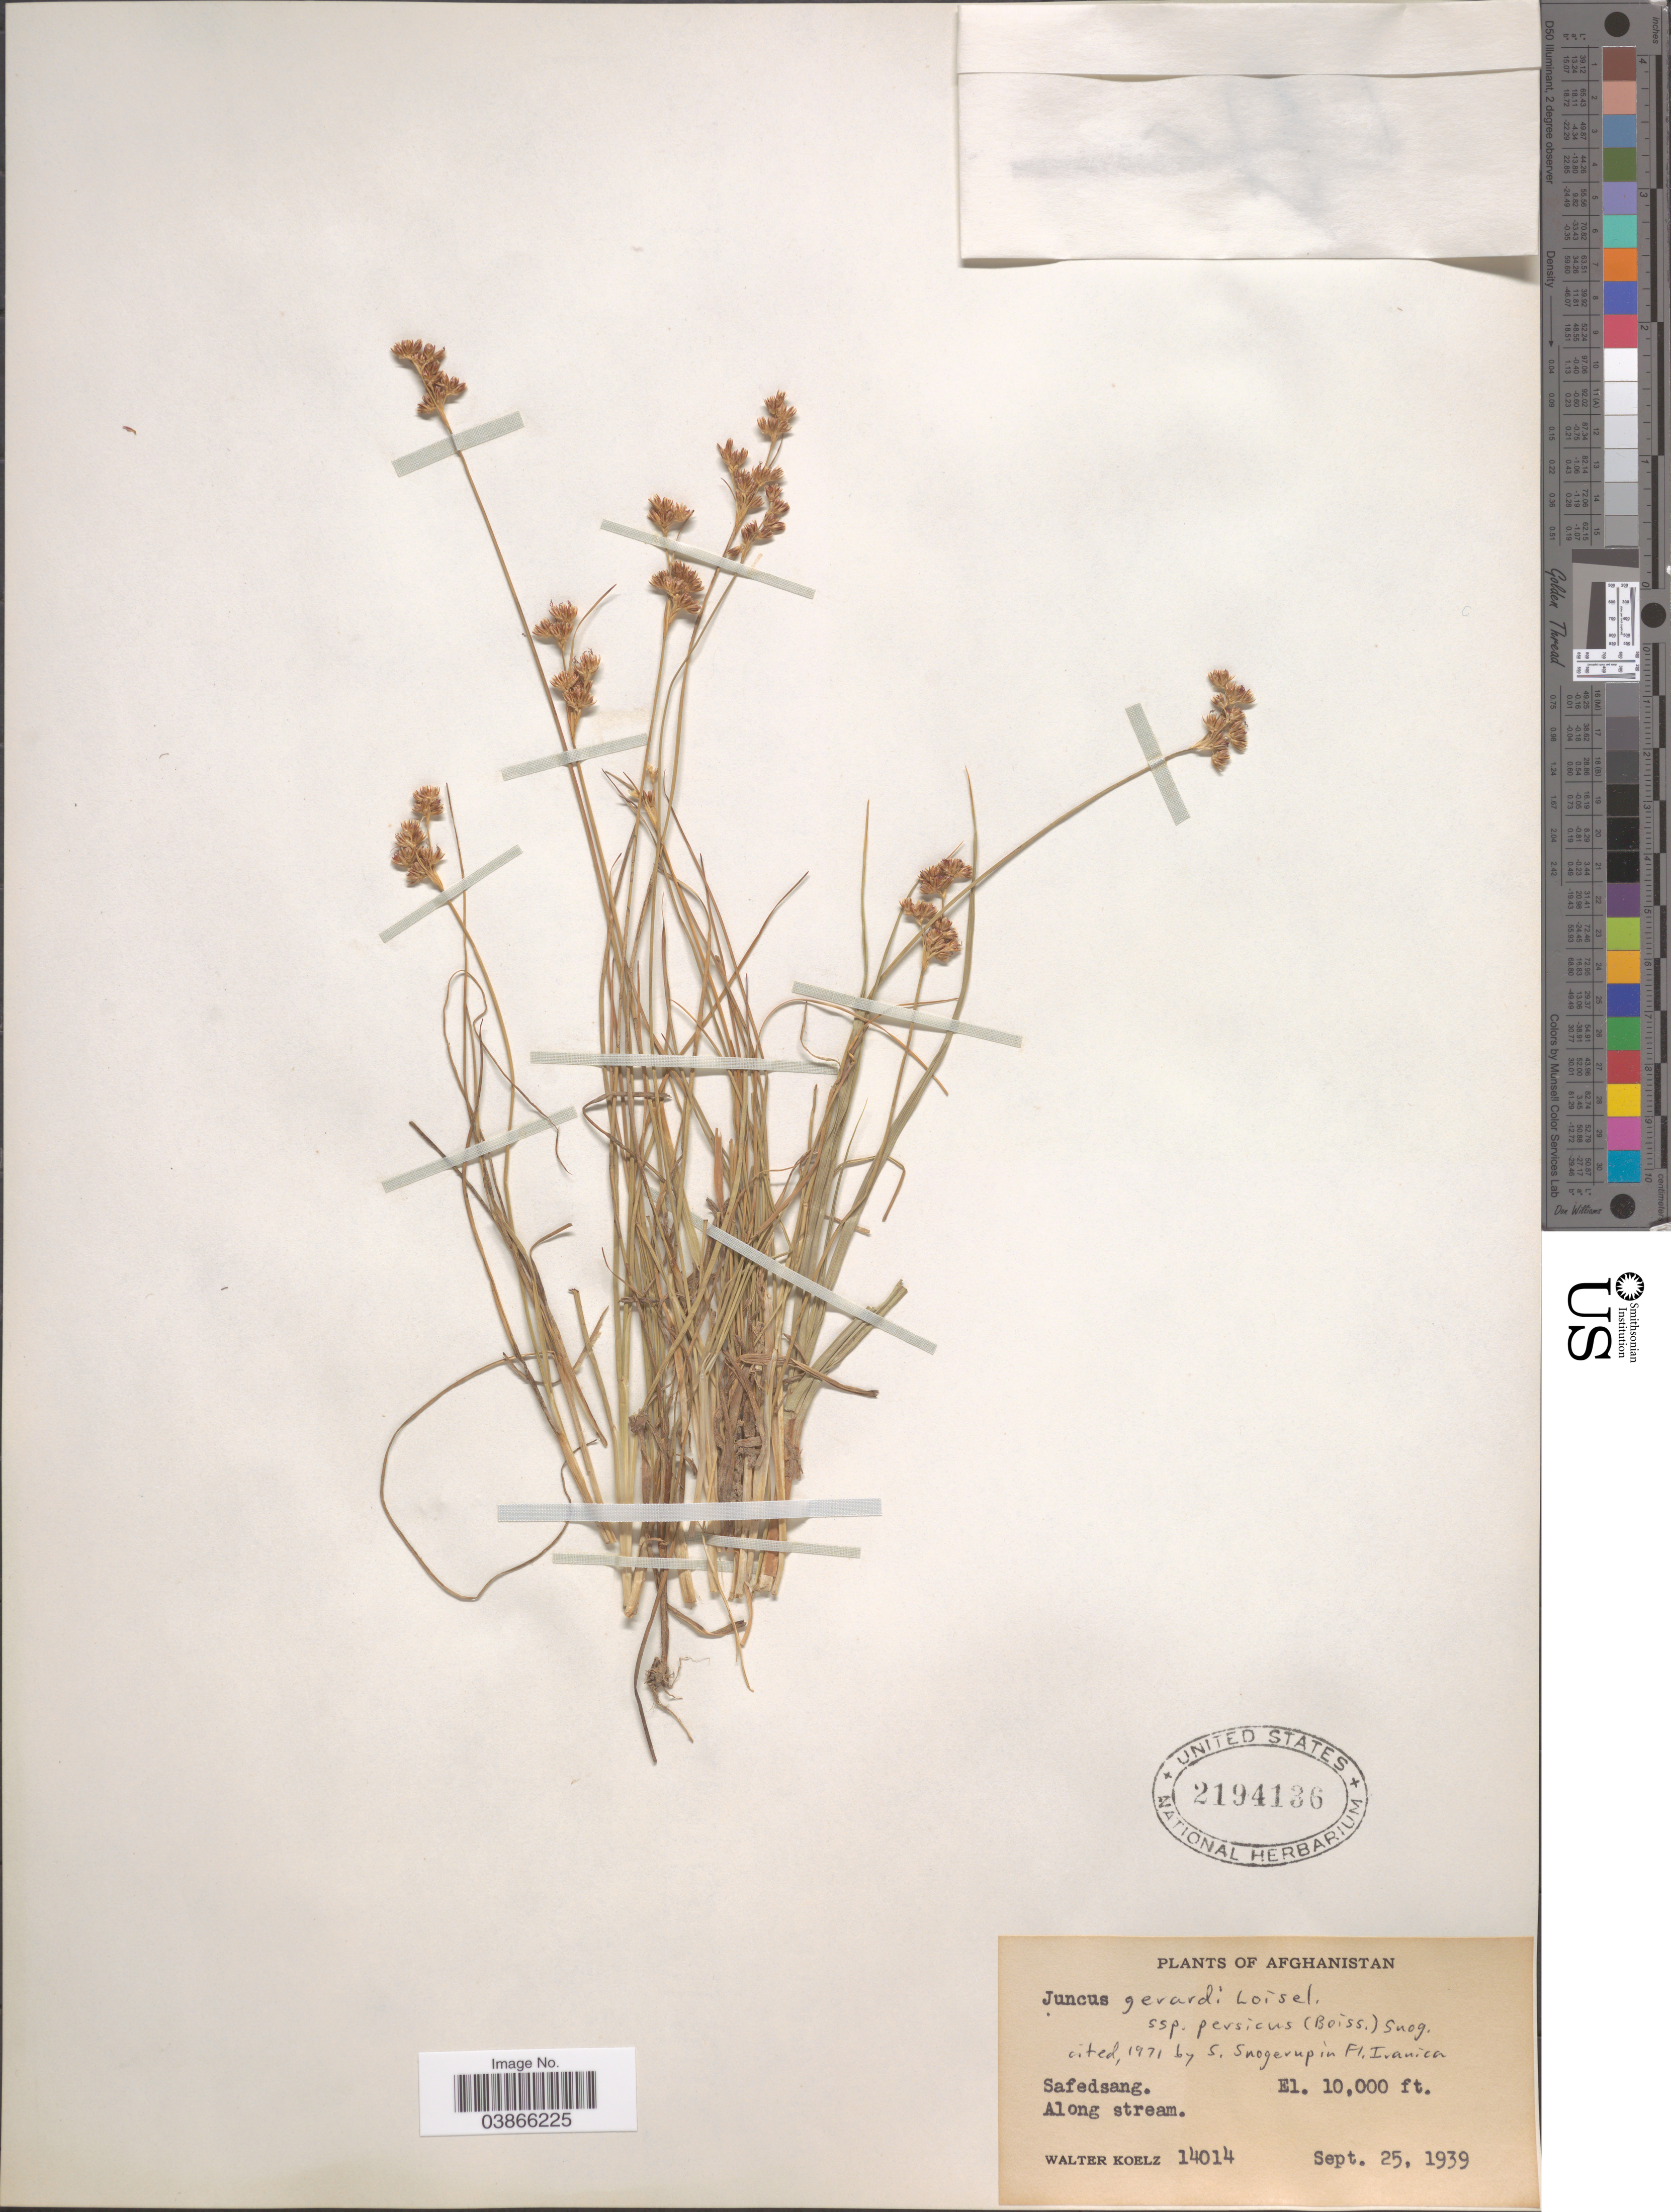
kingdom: Plantae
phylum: Tracheophyta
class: Liliopsida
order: Poales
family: Juncaceae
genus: Juncus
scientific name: Juncus gerardi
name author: Loisel.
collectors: W. N. Koelz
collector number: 14014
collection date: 1939-09-25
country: Afghanistan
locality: Safedsang.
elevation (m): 3048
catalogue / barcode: US 2194136